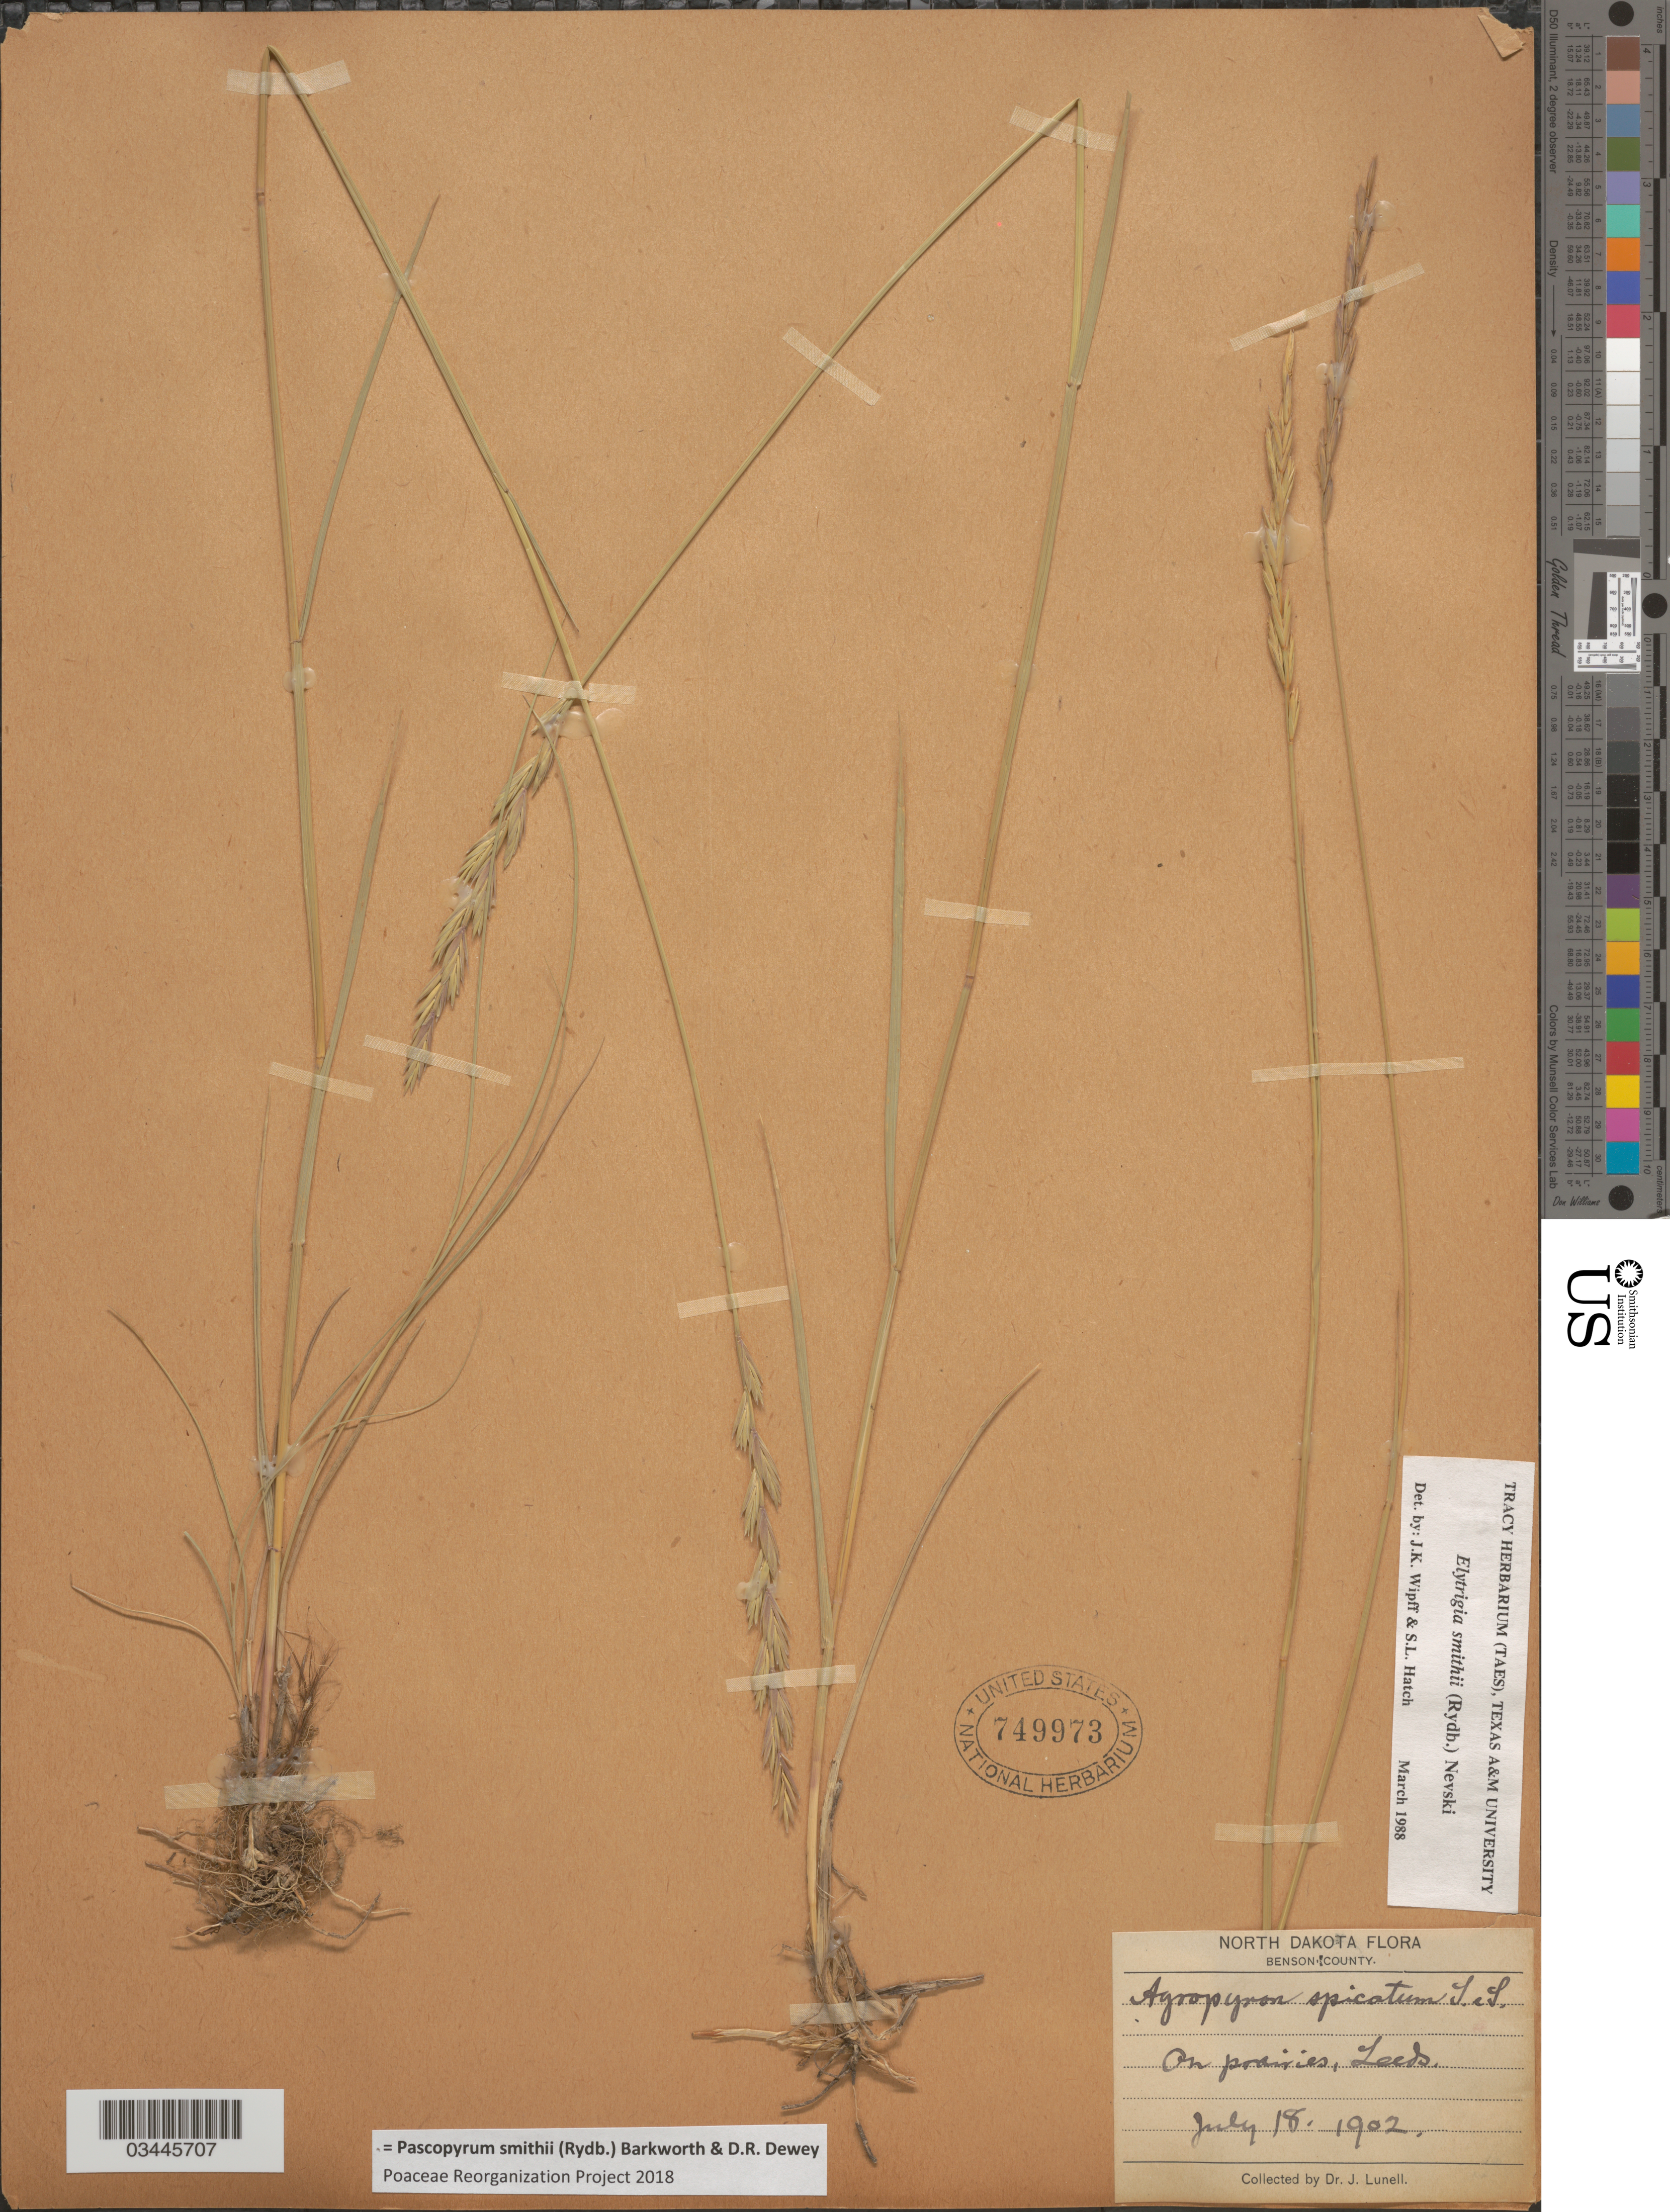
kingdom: Plantae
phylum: Tracheophyta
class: Liliopsida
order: Poales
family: Poaceae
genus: Pascopyrum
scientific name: Pascopyrum smithii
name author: (Rydb.) Barkworth & Dewey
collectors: J. Lunell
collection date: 1902-07-18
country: United States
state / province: North Dakota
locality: Benson County. On prairies, Leeds.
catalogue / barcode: US 749973